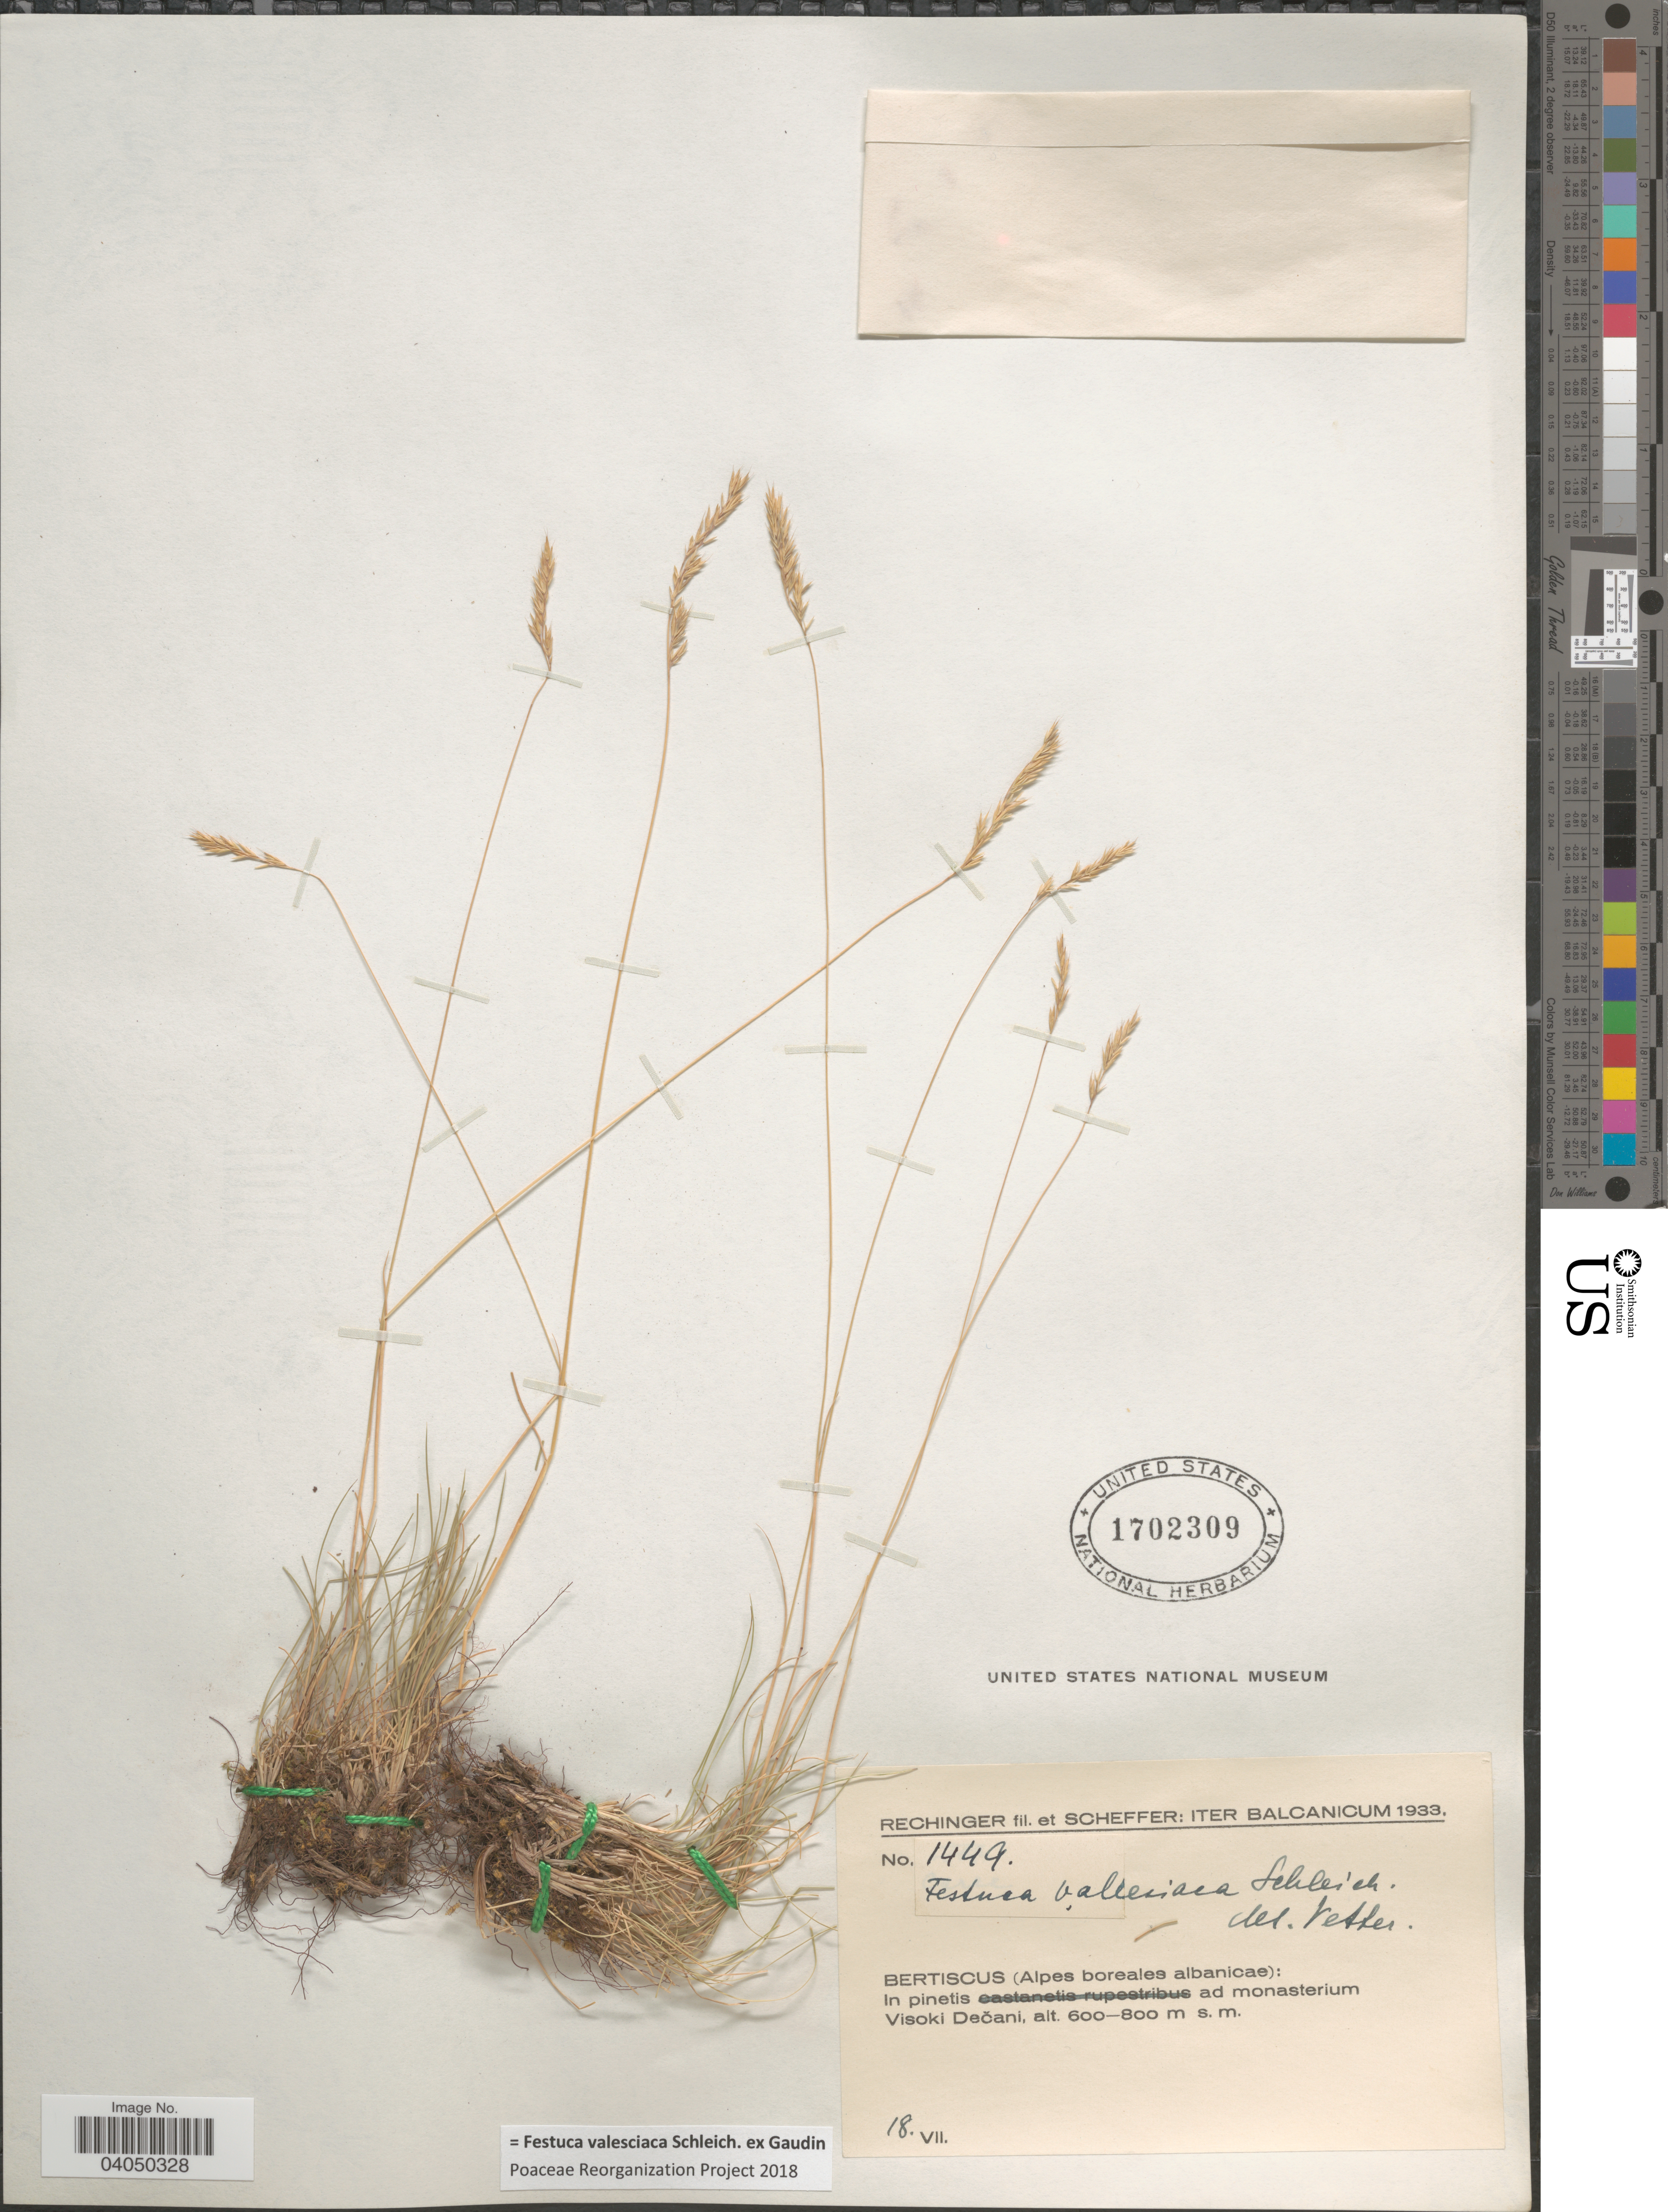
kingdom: Plantae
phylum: Tracheophyta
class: Liliopsida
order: Poales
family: Poaceae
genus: Festuca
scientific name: Festuca valesiaca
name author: Schleich. ex Gaudin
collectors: -- Rechinger & Scheffer, --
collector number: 1449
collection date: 1933-07-18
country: Albania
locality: Iter Balcanicum. Bertiscus (Alpes boreales albanicae): In pinetis ad monasterium Visoki Dečani.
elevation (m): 600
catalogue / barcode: US 1702309